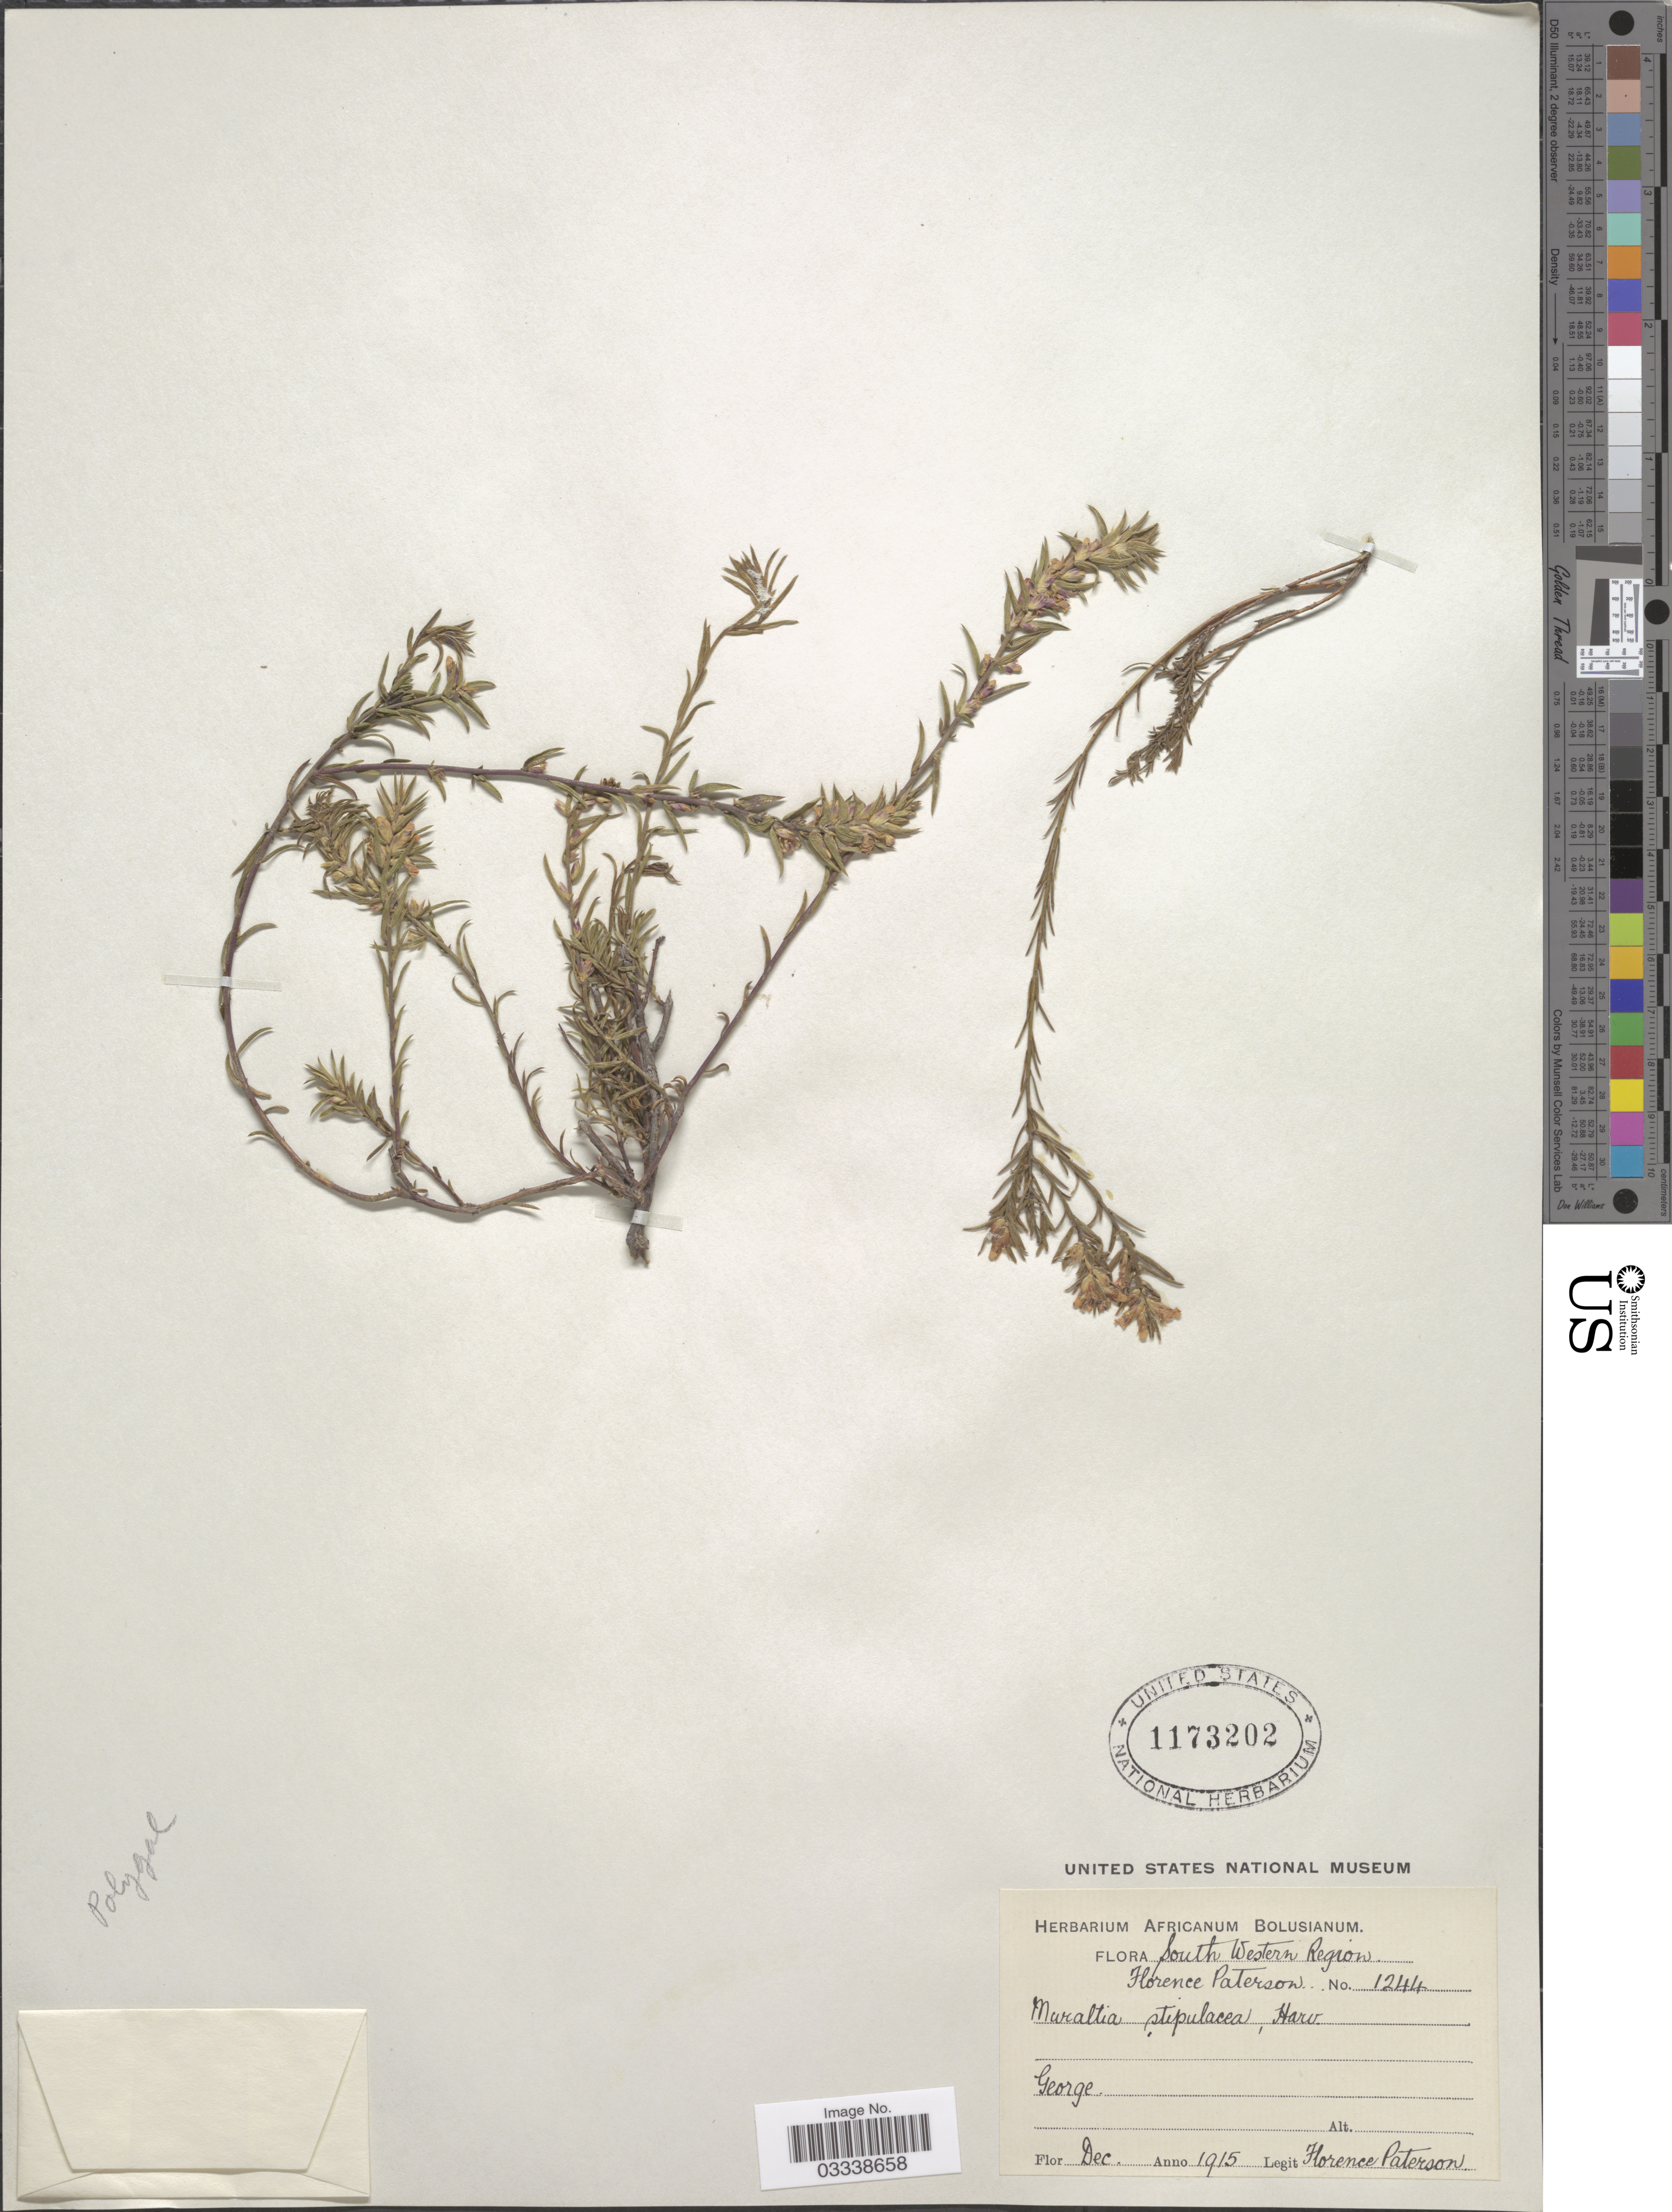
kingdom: Plantae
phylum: Tracheophyta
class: Magnoliopsida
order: Fabales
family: Polygalaceae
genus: Muraltia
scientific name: Muraltia stipulacea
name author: Burch. ex DC.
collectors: F. Paterson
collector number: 1244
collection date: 1915-12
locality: South Western Region. George.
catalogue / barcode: US 1173202